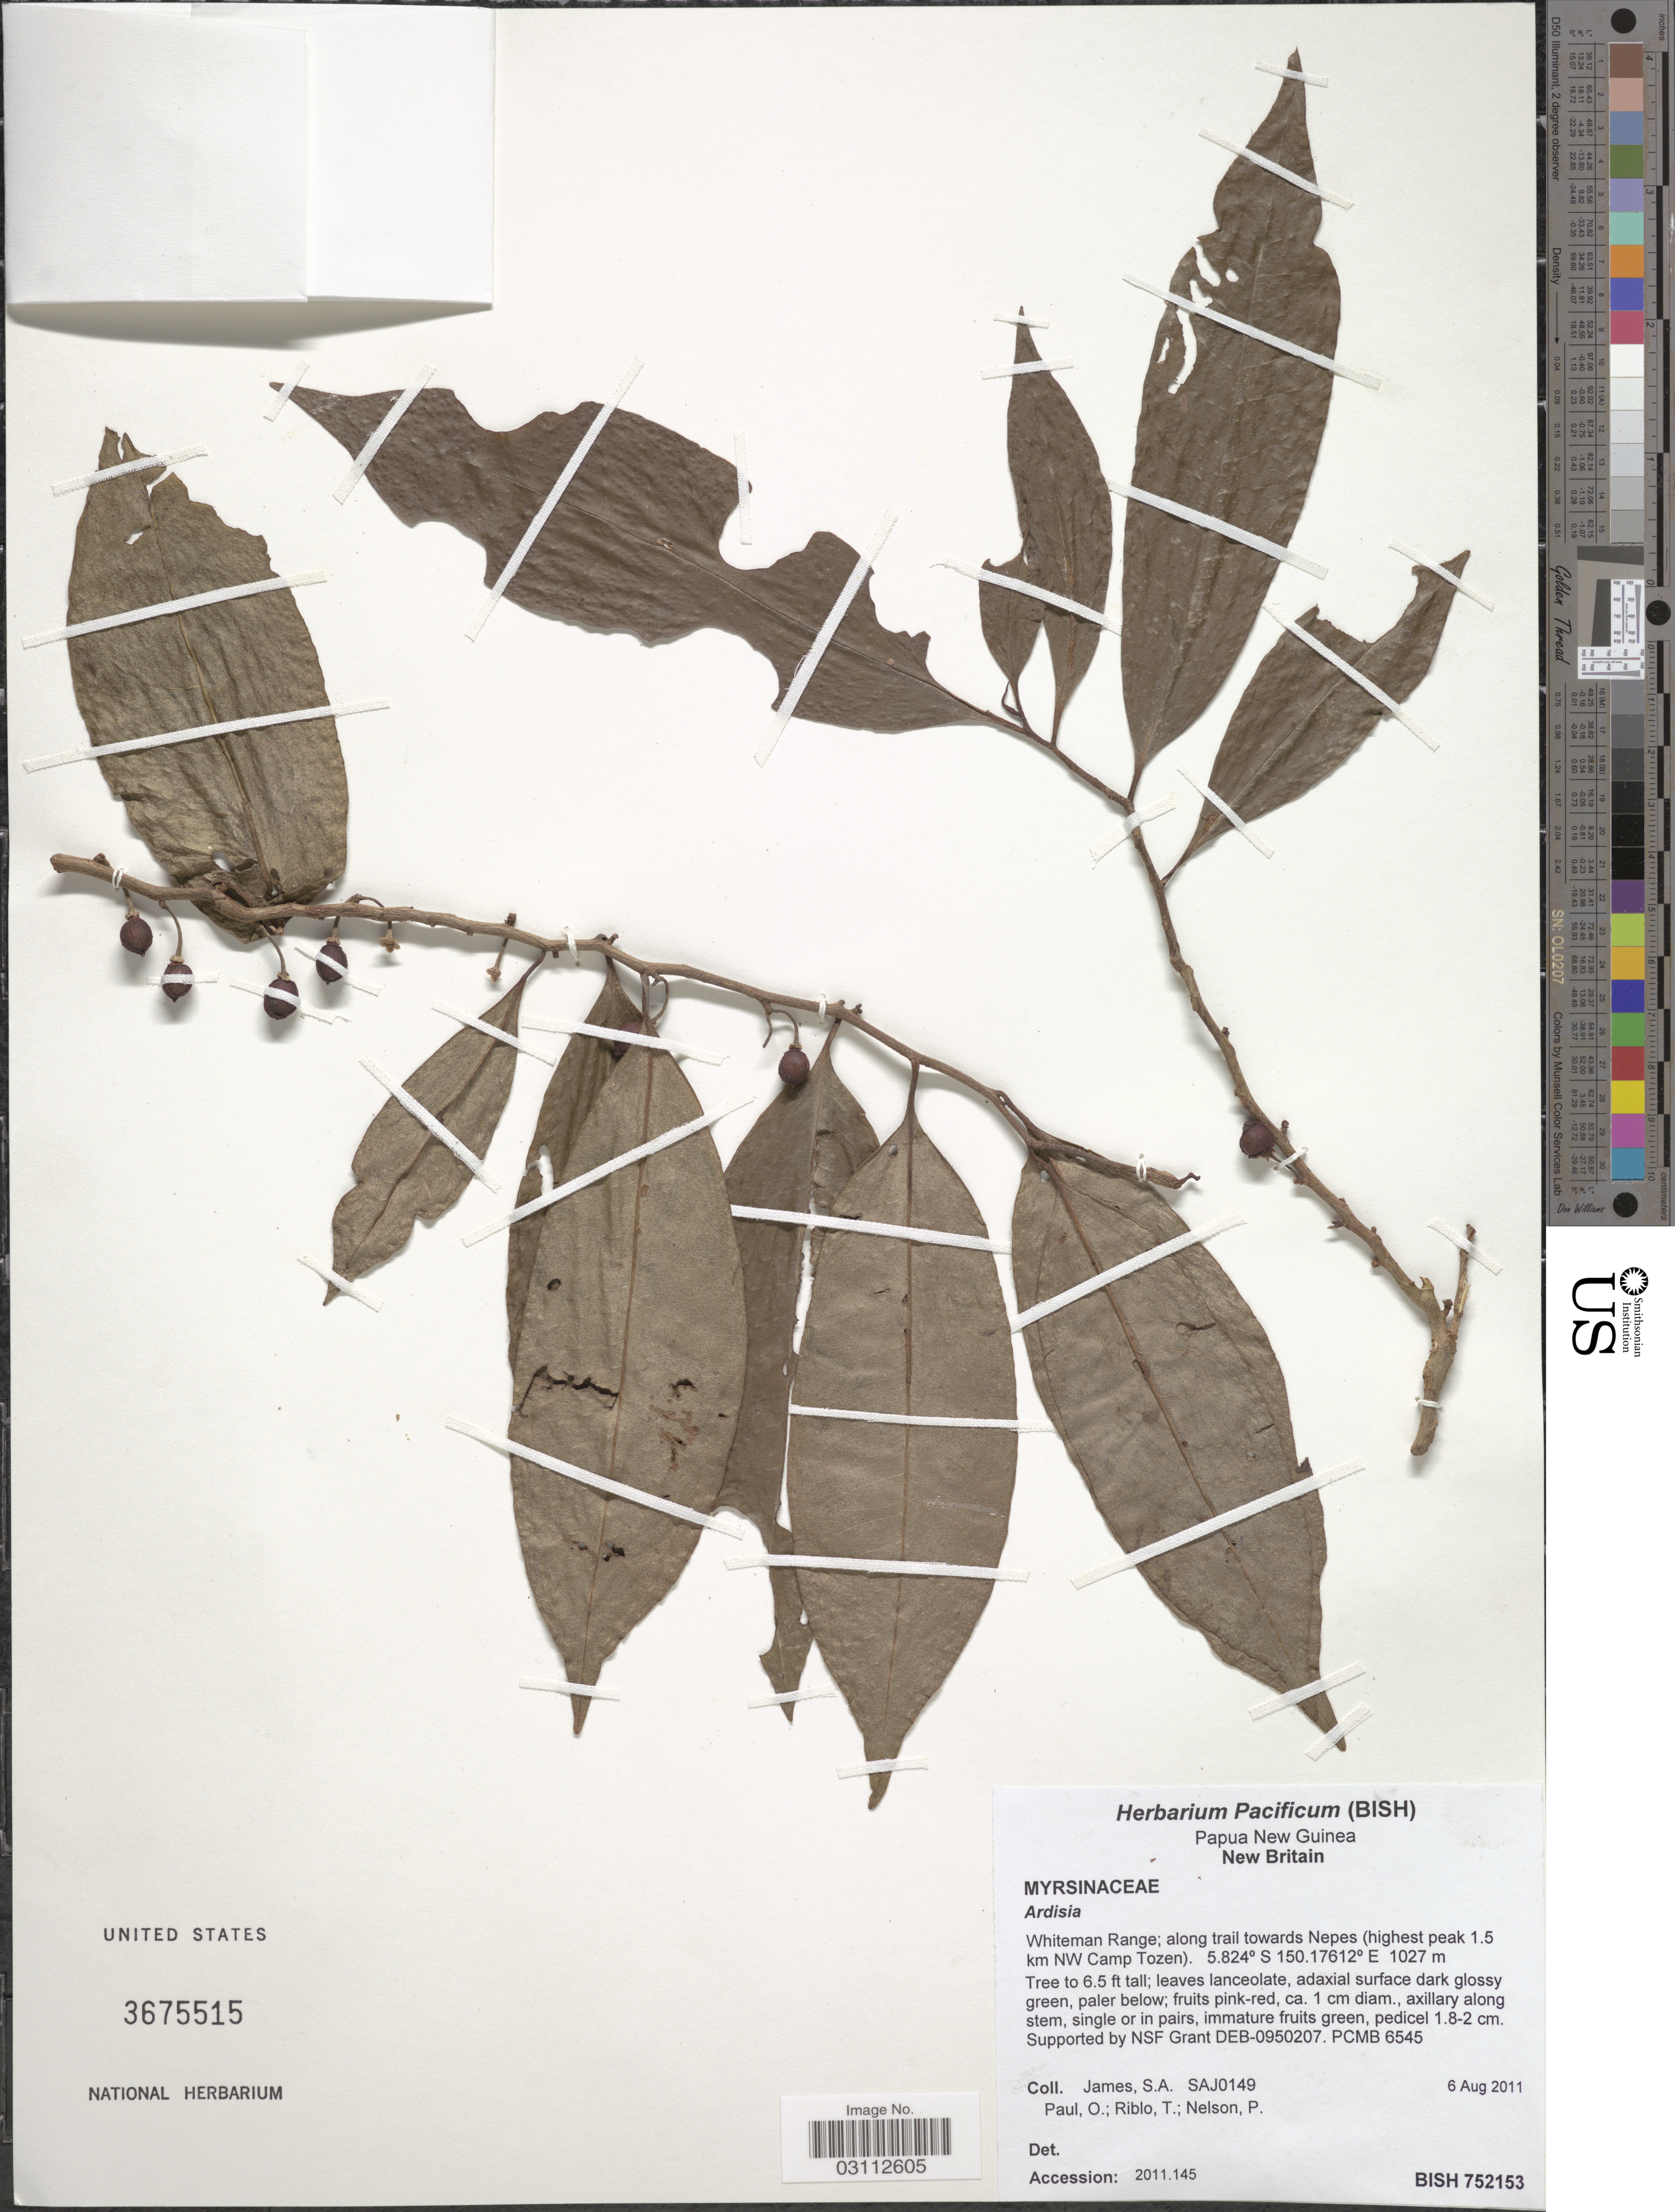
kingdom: Plantae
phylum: Tracheophyta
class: Magnoliopsida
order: Ericales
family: Primulaceae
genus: Ardisia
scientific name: Ardisia sp.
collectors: S. James, O. Paul, T. Riblo & P. Nelson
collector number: SAJ0149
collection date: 2011-08-06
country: Papua New Guinea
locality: New Britain, Whiteman Range; along trail towards Nepes (highest peak 1.5 km NW Camp Tozen).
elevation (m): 1027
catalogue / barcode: US 3675515